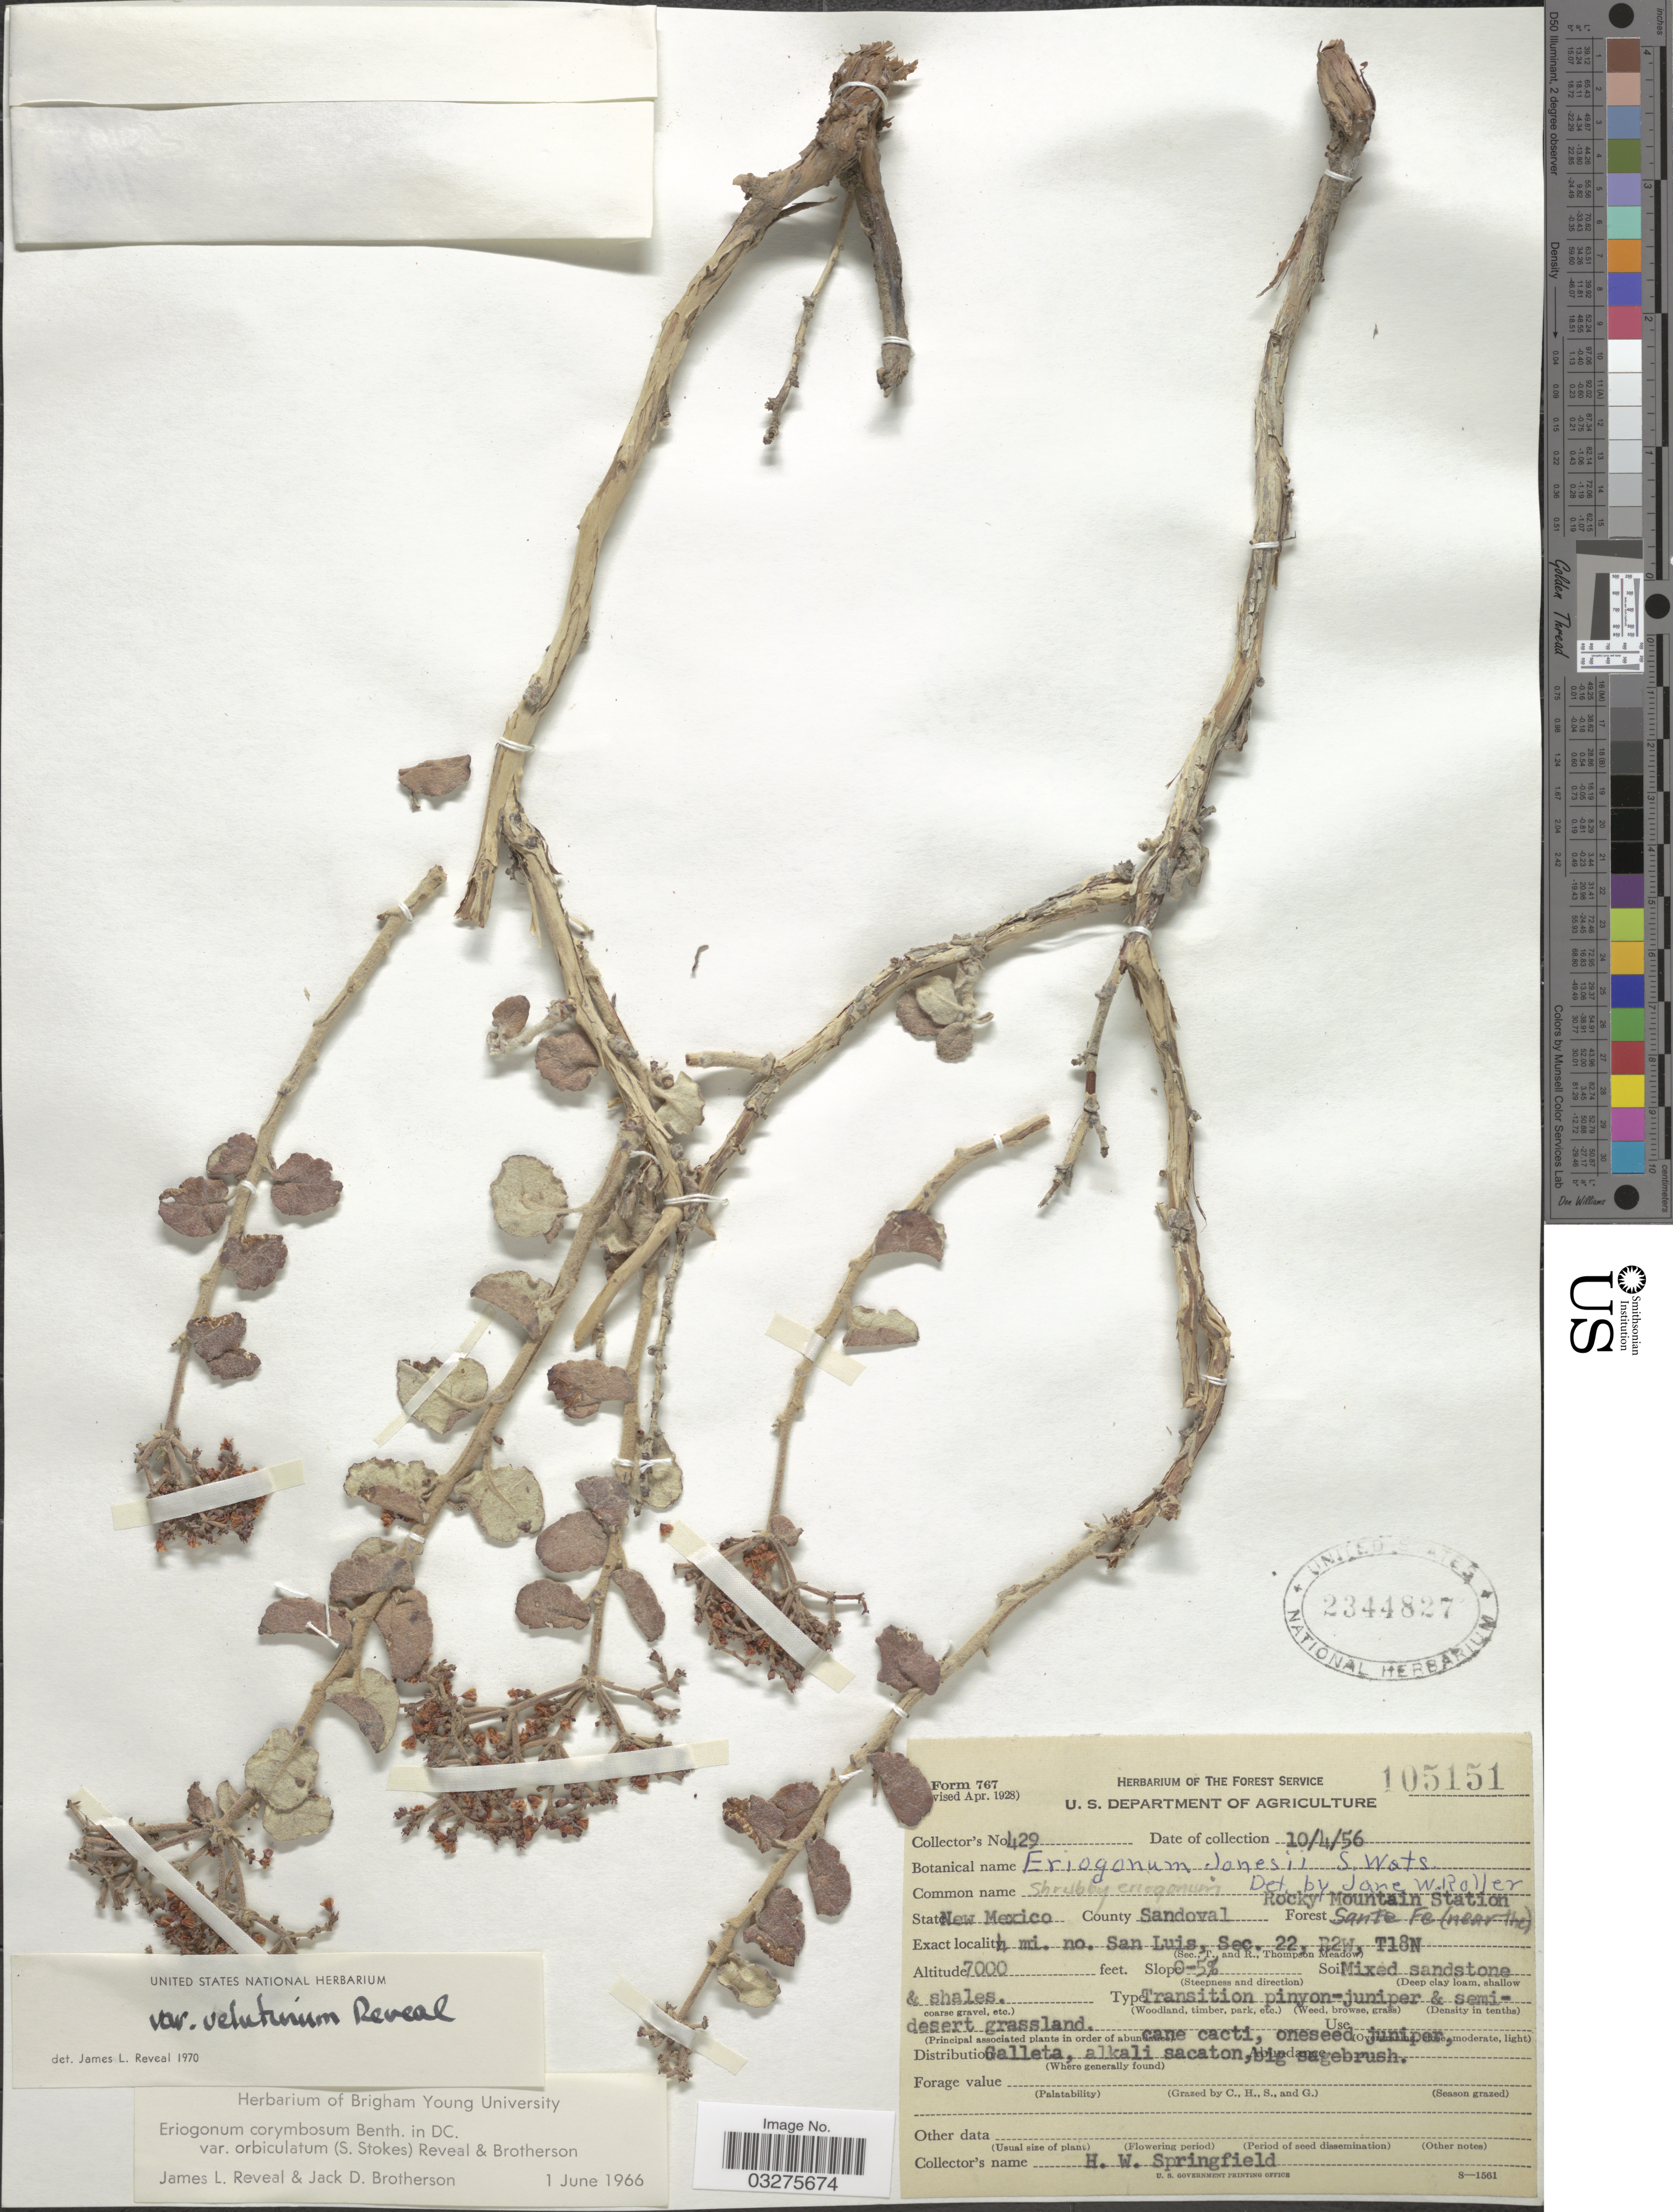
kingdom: Plantae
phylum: Tracheophyta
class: Magnoliopsida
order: Caryophyllales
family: Polygonaceae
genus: Eriogonum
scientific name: Eriogonum corymbosum var. velutinum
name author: Reveal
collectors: H. Springfield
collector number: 429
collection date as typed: Transcribed d/m/y: 4/10/56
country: United States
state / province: New Mexico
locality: County Sandoval, Santa Fe (near the) 4 mi. no. San Luis, Sec. 22, R2W, T18N.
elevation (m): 2134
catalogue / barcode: US 2344827